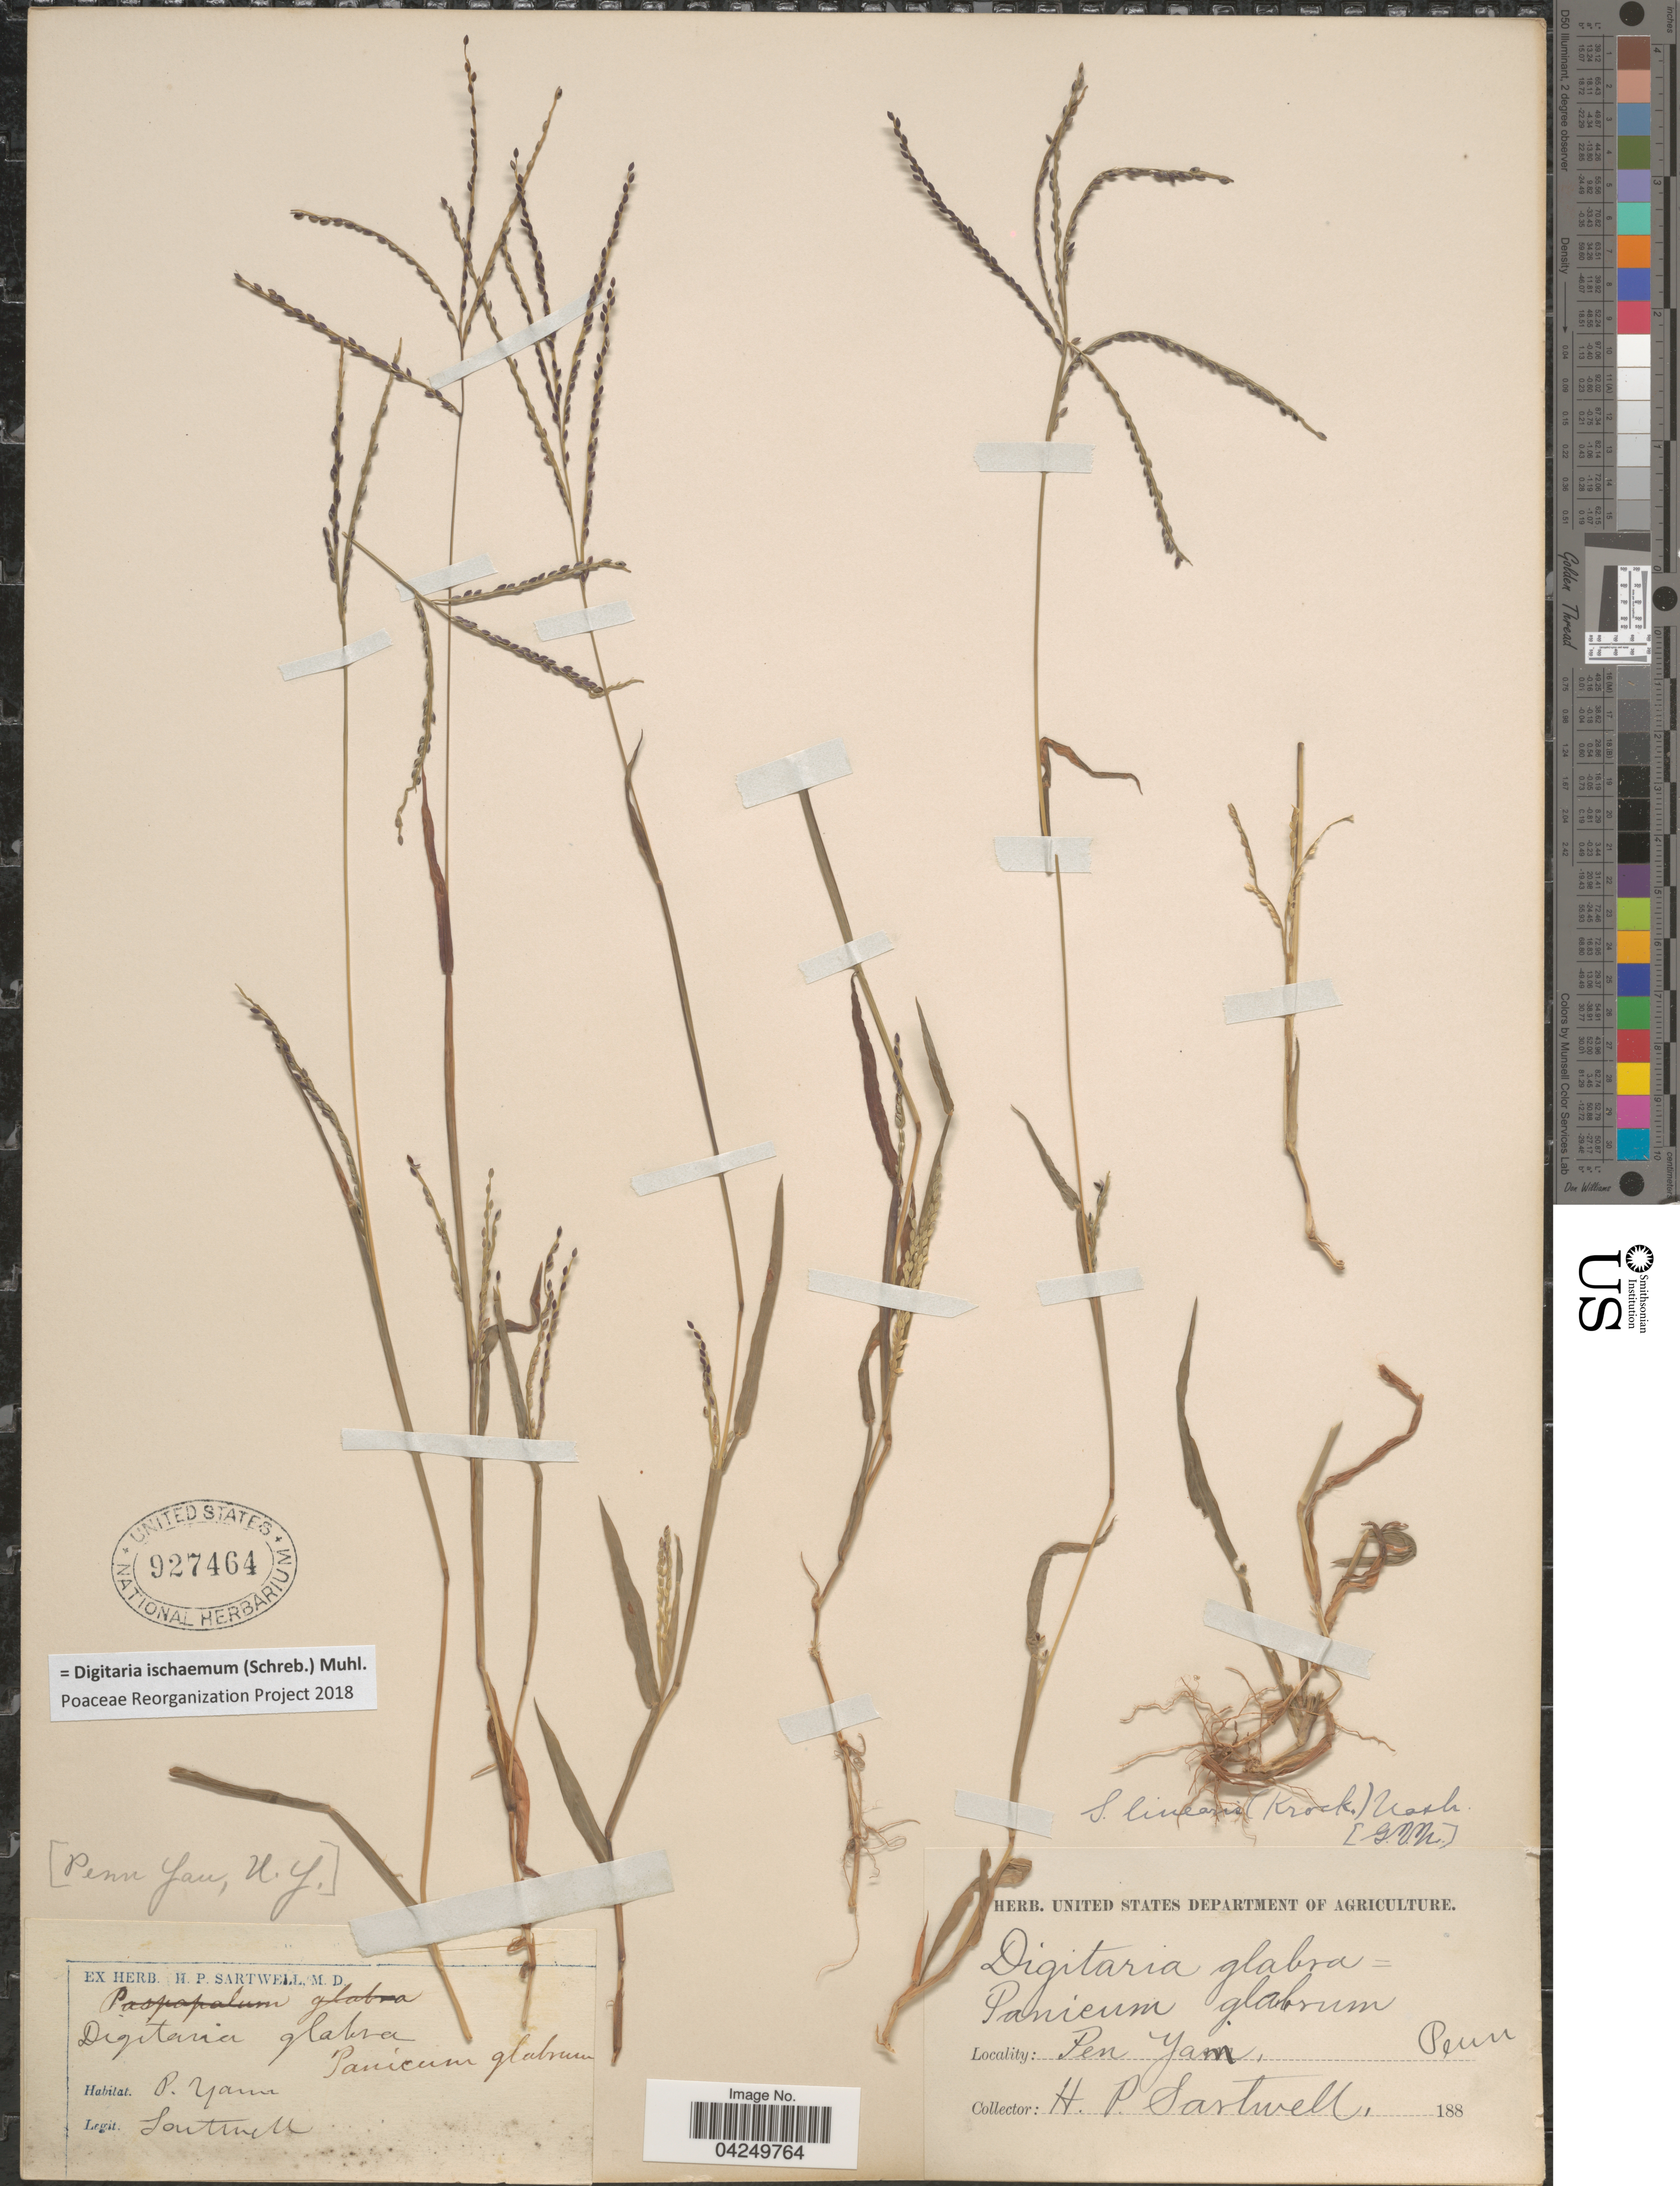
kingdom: Plantae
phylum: Tracheophyta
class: Liliopsida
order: Poales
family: Poaceae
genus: Digitaria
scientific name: Digitaria ischaemum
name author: (Schreber) Schreber ex Muhl.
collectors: H. P. Sartwell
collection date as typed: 188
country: United States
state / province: New York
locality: Penn Yan.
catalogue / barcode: US 927464